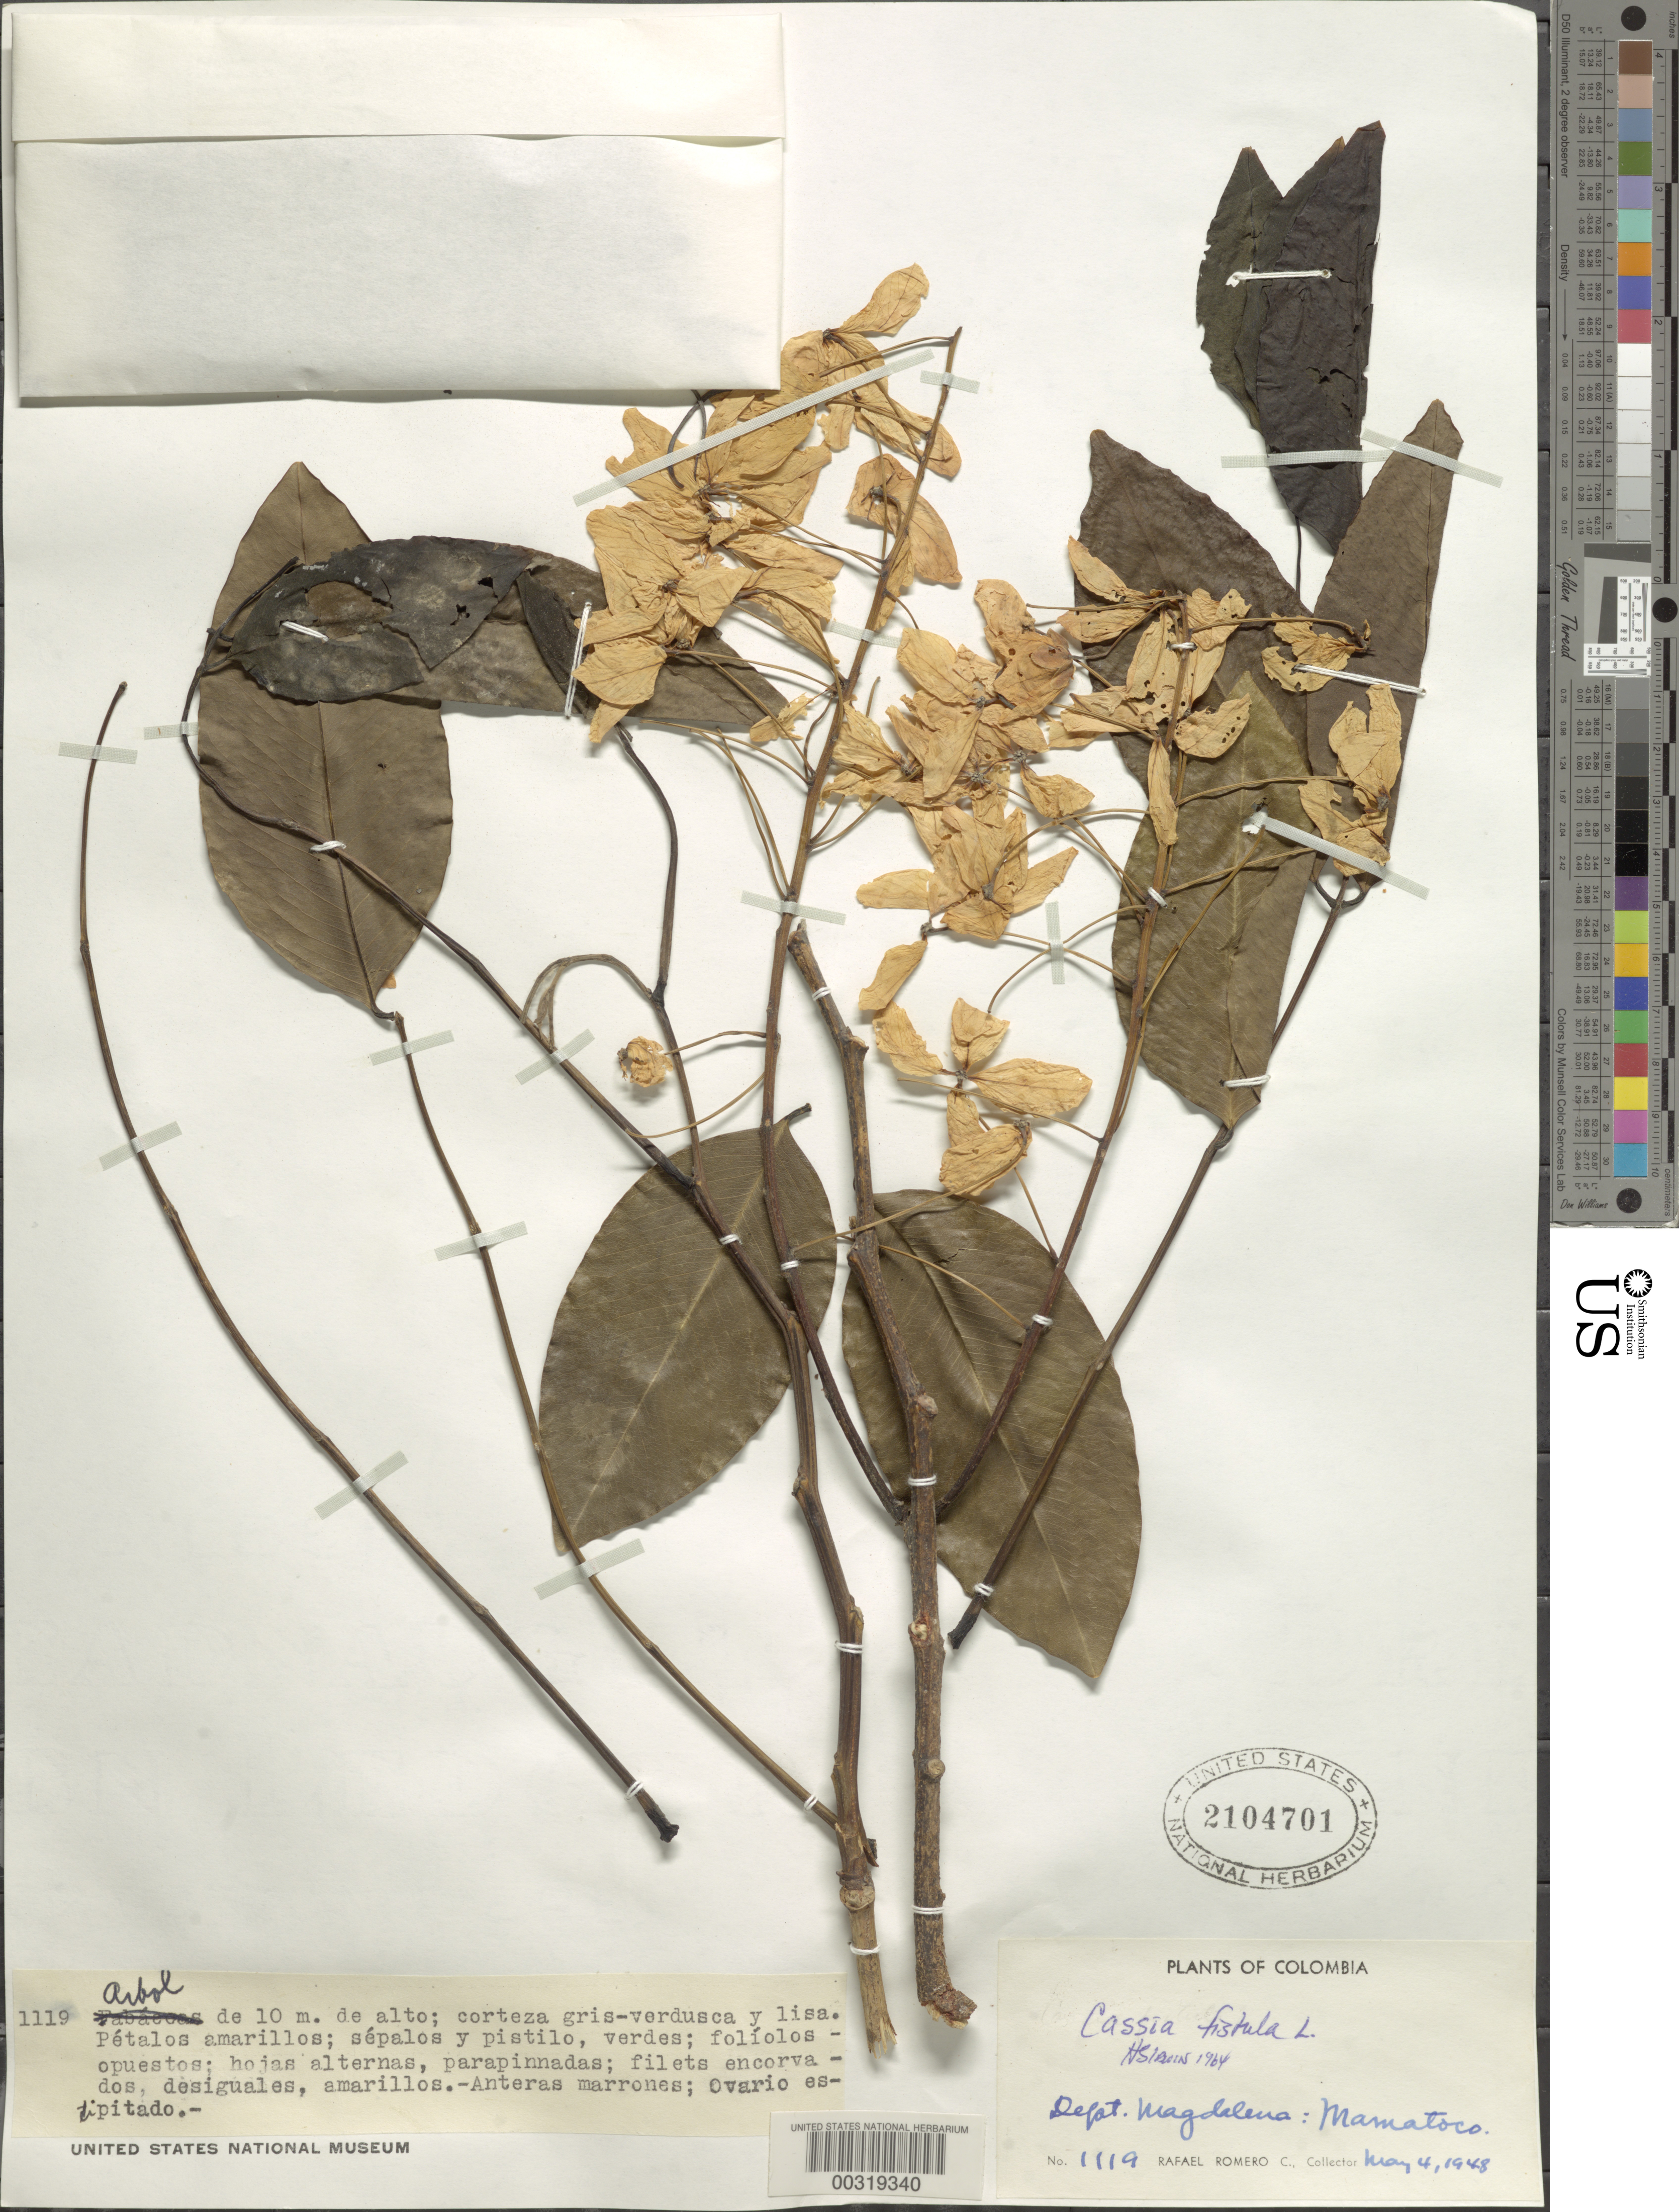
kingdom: Plantae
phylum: Tracheophyta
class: Magnoliopsida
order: Fabales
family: Fabaceae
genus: Cassia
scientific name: Cassia fistula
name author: L.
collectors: R. Romero Castañeda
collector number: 1119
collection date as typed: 04 May 1948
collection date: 1948-05-04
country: Colombia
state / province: Magdalena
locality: Mamatoco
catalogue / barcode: US 2104701